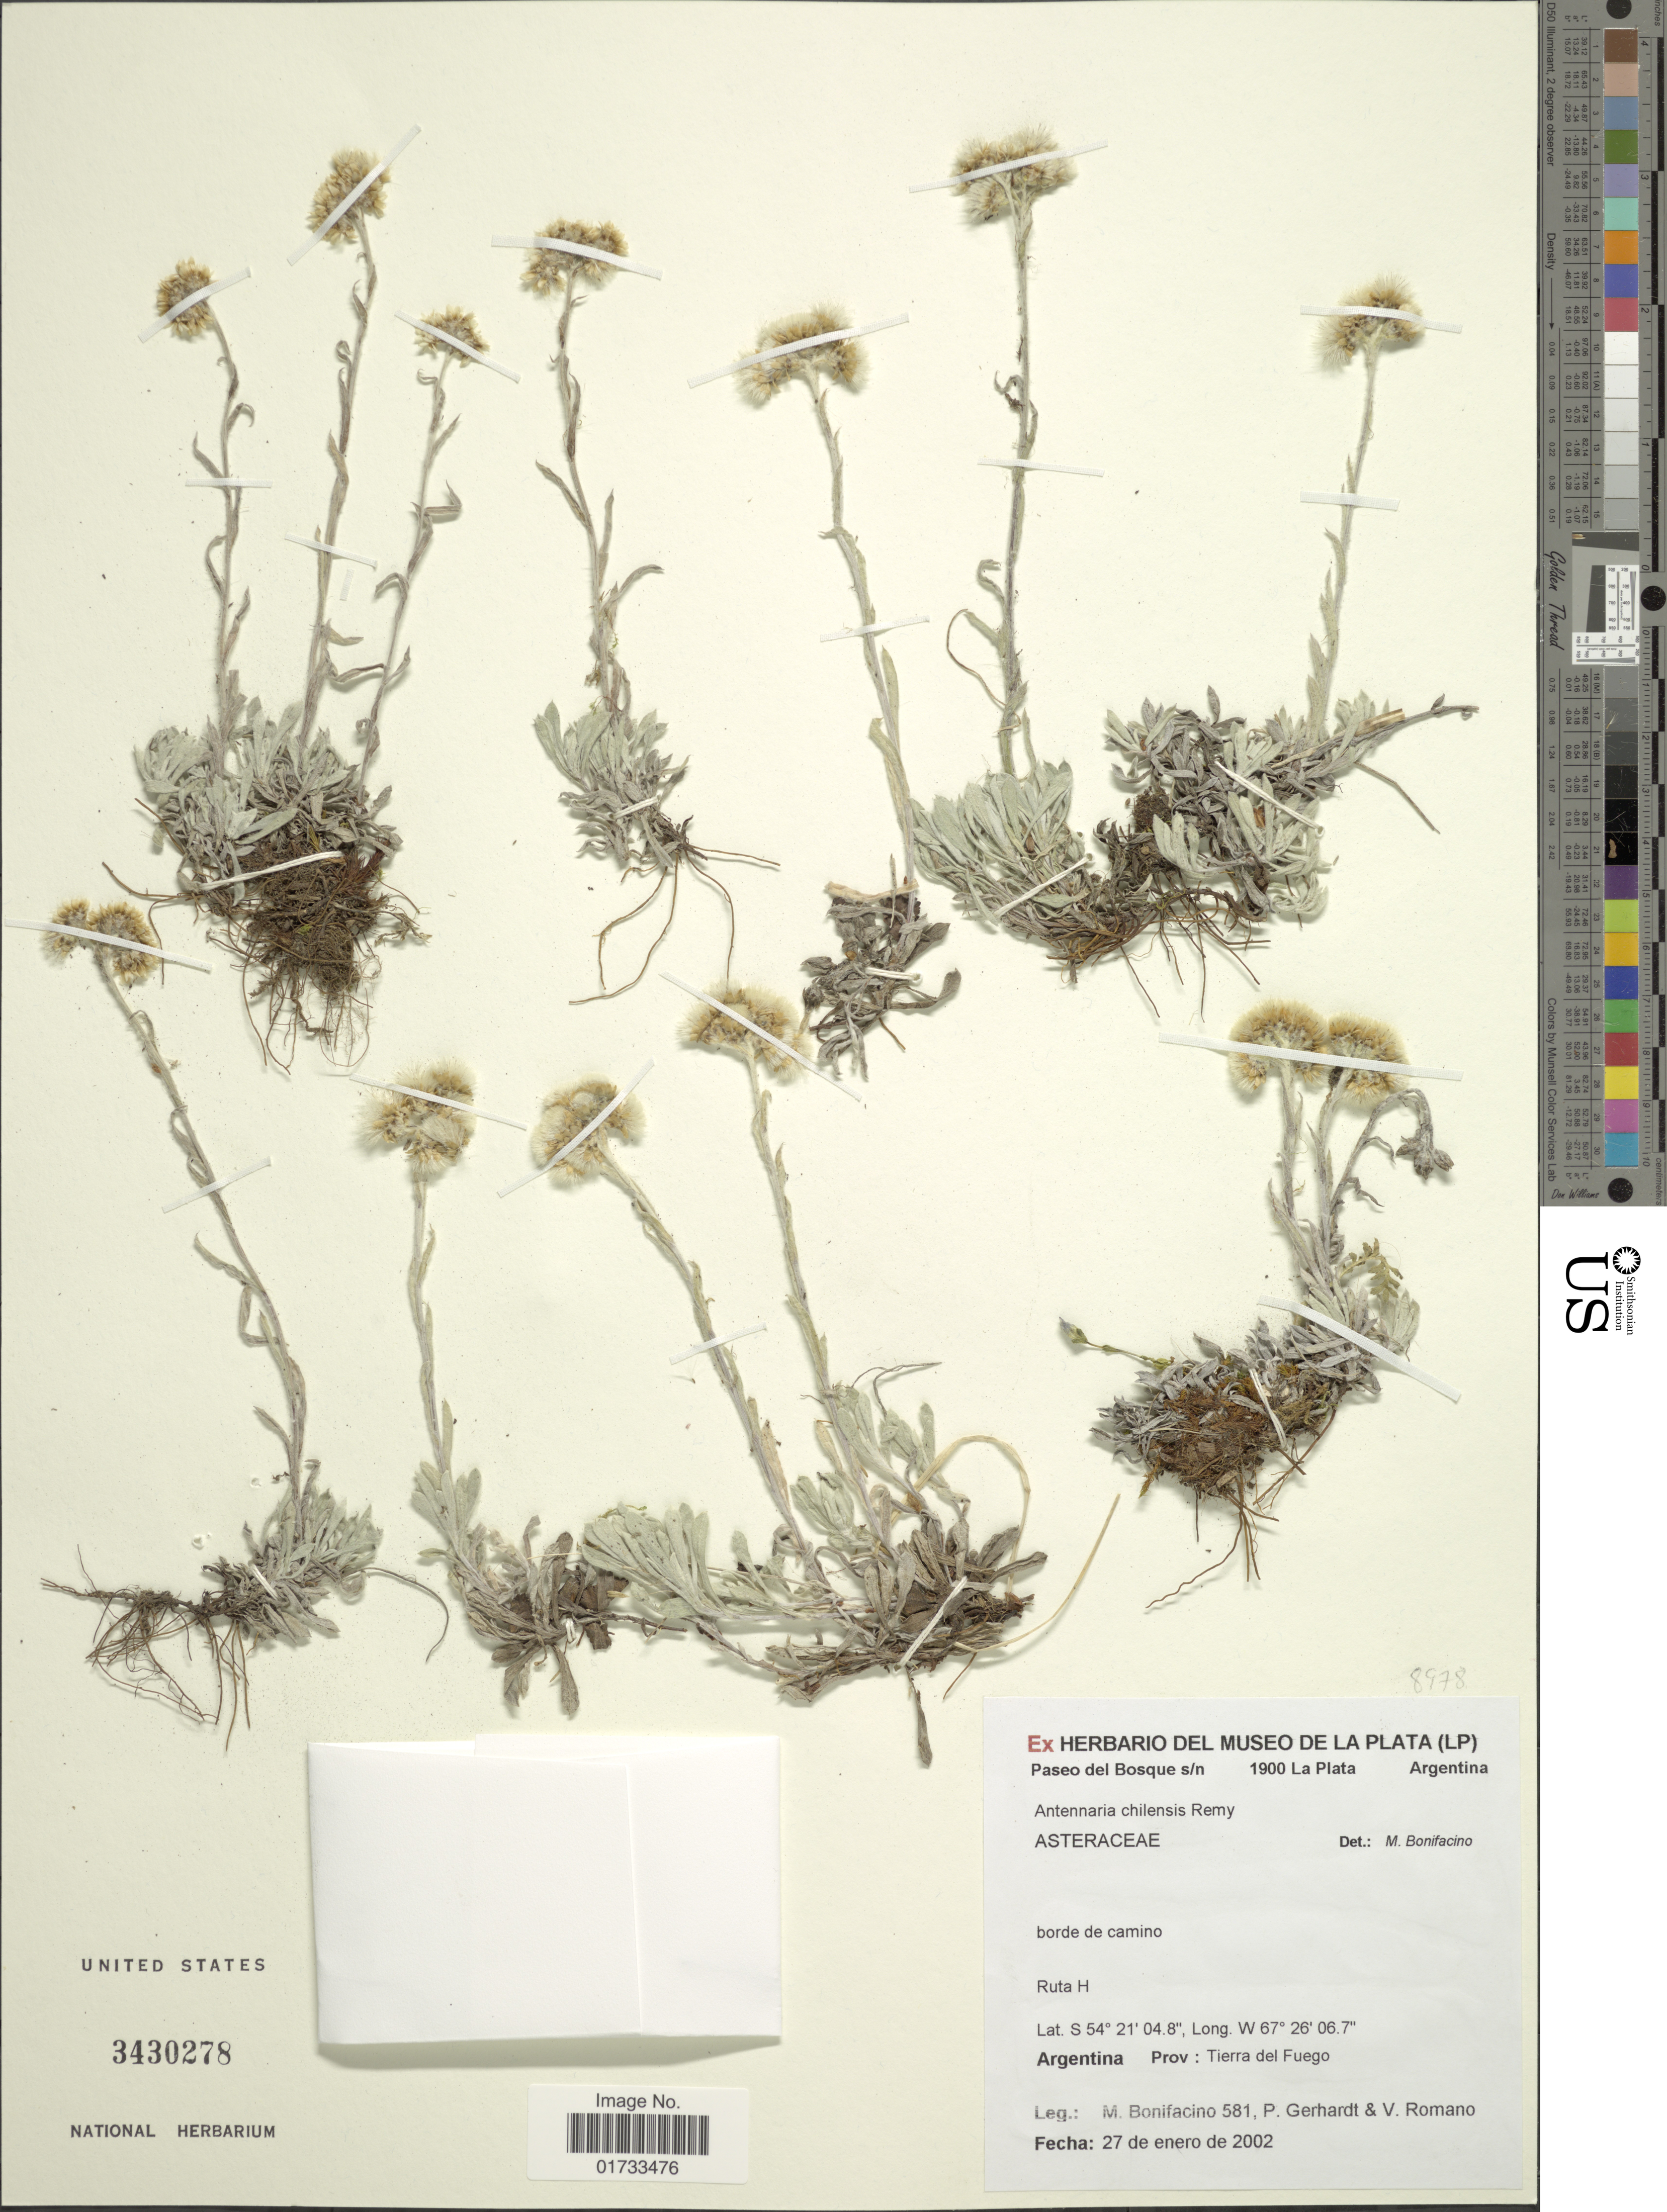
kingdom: Plantae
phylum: Tracheophyta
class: Magnoliopsida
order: Asterales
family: Asteraceae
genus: Antennaria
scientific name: Antennaria chilensis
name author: J. Rémy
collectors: M. Bonifacino, P. Gerhardt & V. Romano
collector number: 0581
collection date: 2002-01-27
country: Argentina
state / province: Tierra del Fuego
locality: Borde de camino, Ruta H [unsure placement]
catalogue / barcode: US 3430278